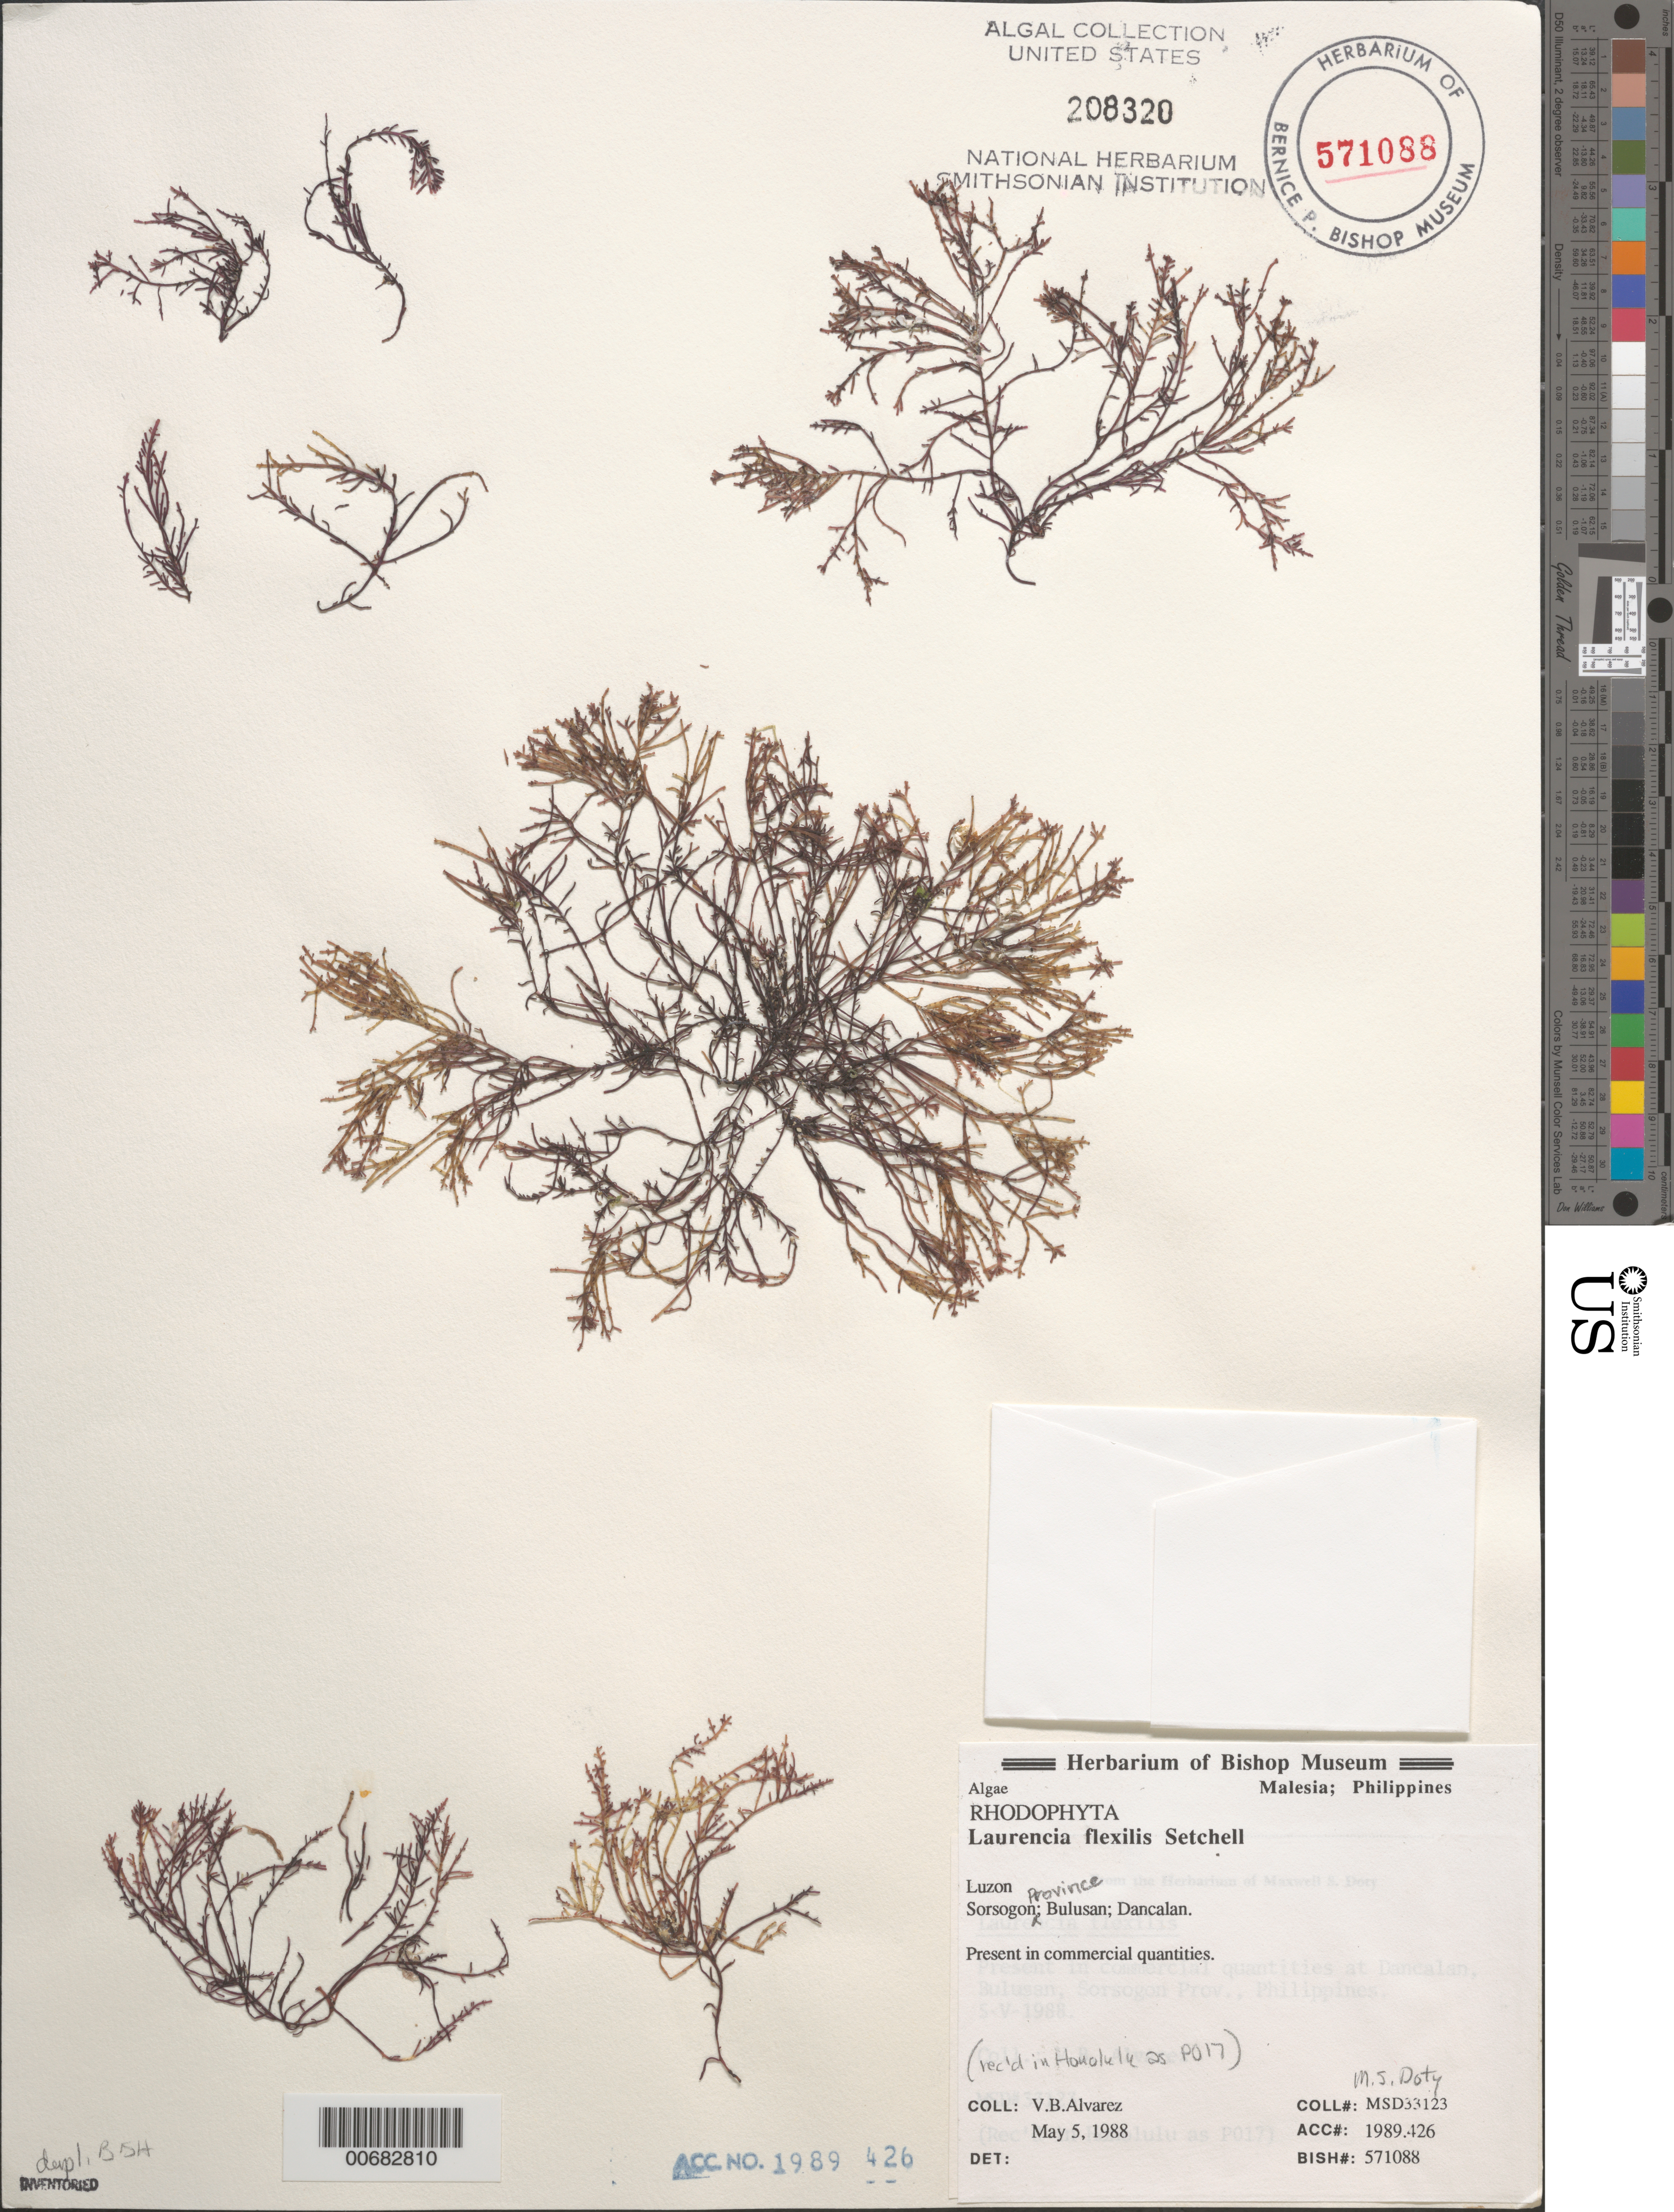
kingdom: Plantae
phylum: Rhodophyta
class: Florideophyceae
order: Ceramiales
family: Rhodomelaceae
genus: Ohelopapa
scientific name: Ohelopapa flexilis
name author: (Setchell) F. Rousseau et al.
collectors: V. B. Alvarez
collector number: MSD 33123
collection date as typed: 05 May 1988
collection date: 1988-05-05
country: Philippines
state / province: Bicol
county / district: Sorsogon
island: Luzon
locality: Bulusan, Dancalan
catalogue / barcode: US 208320